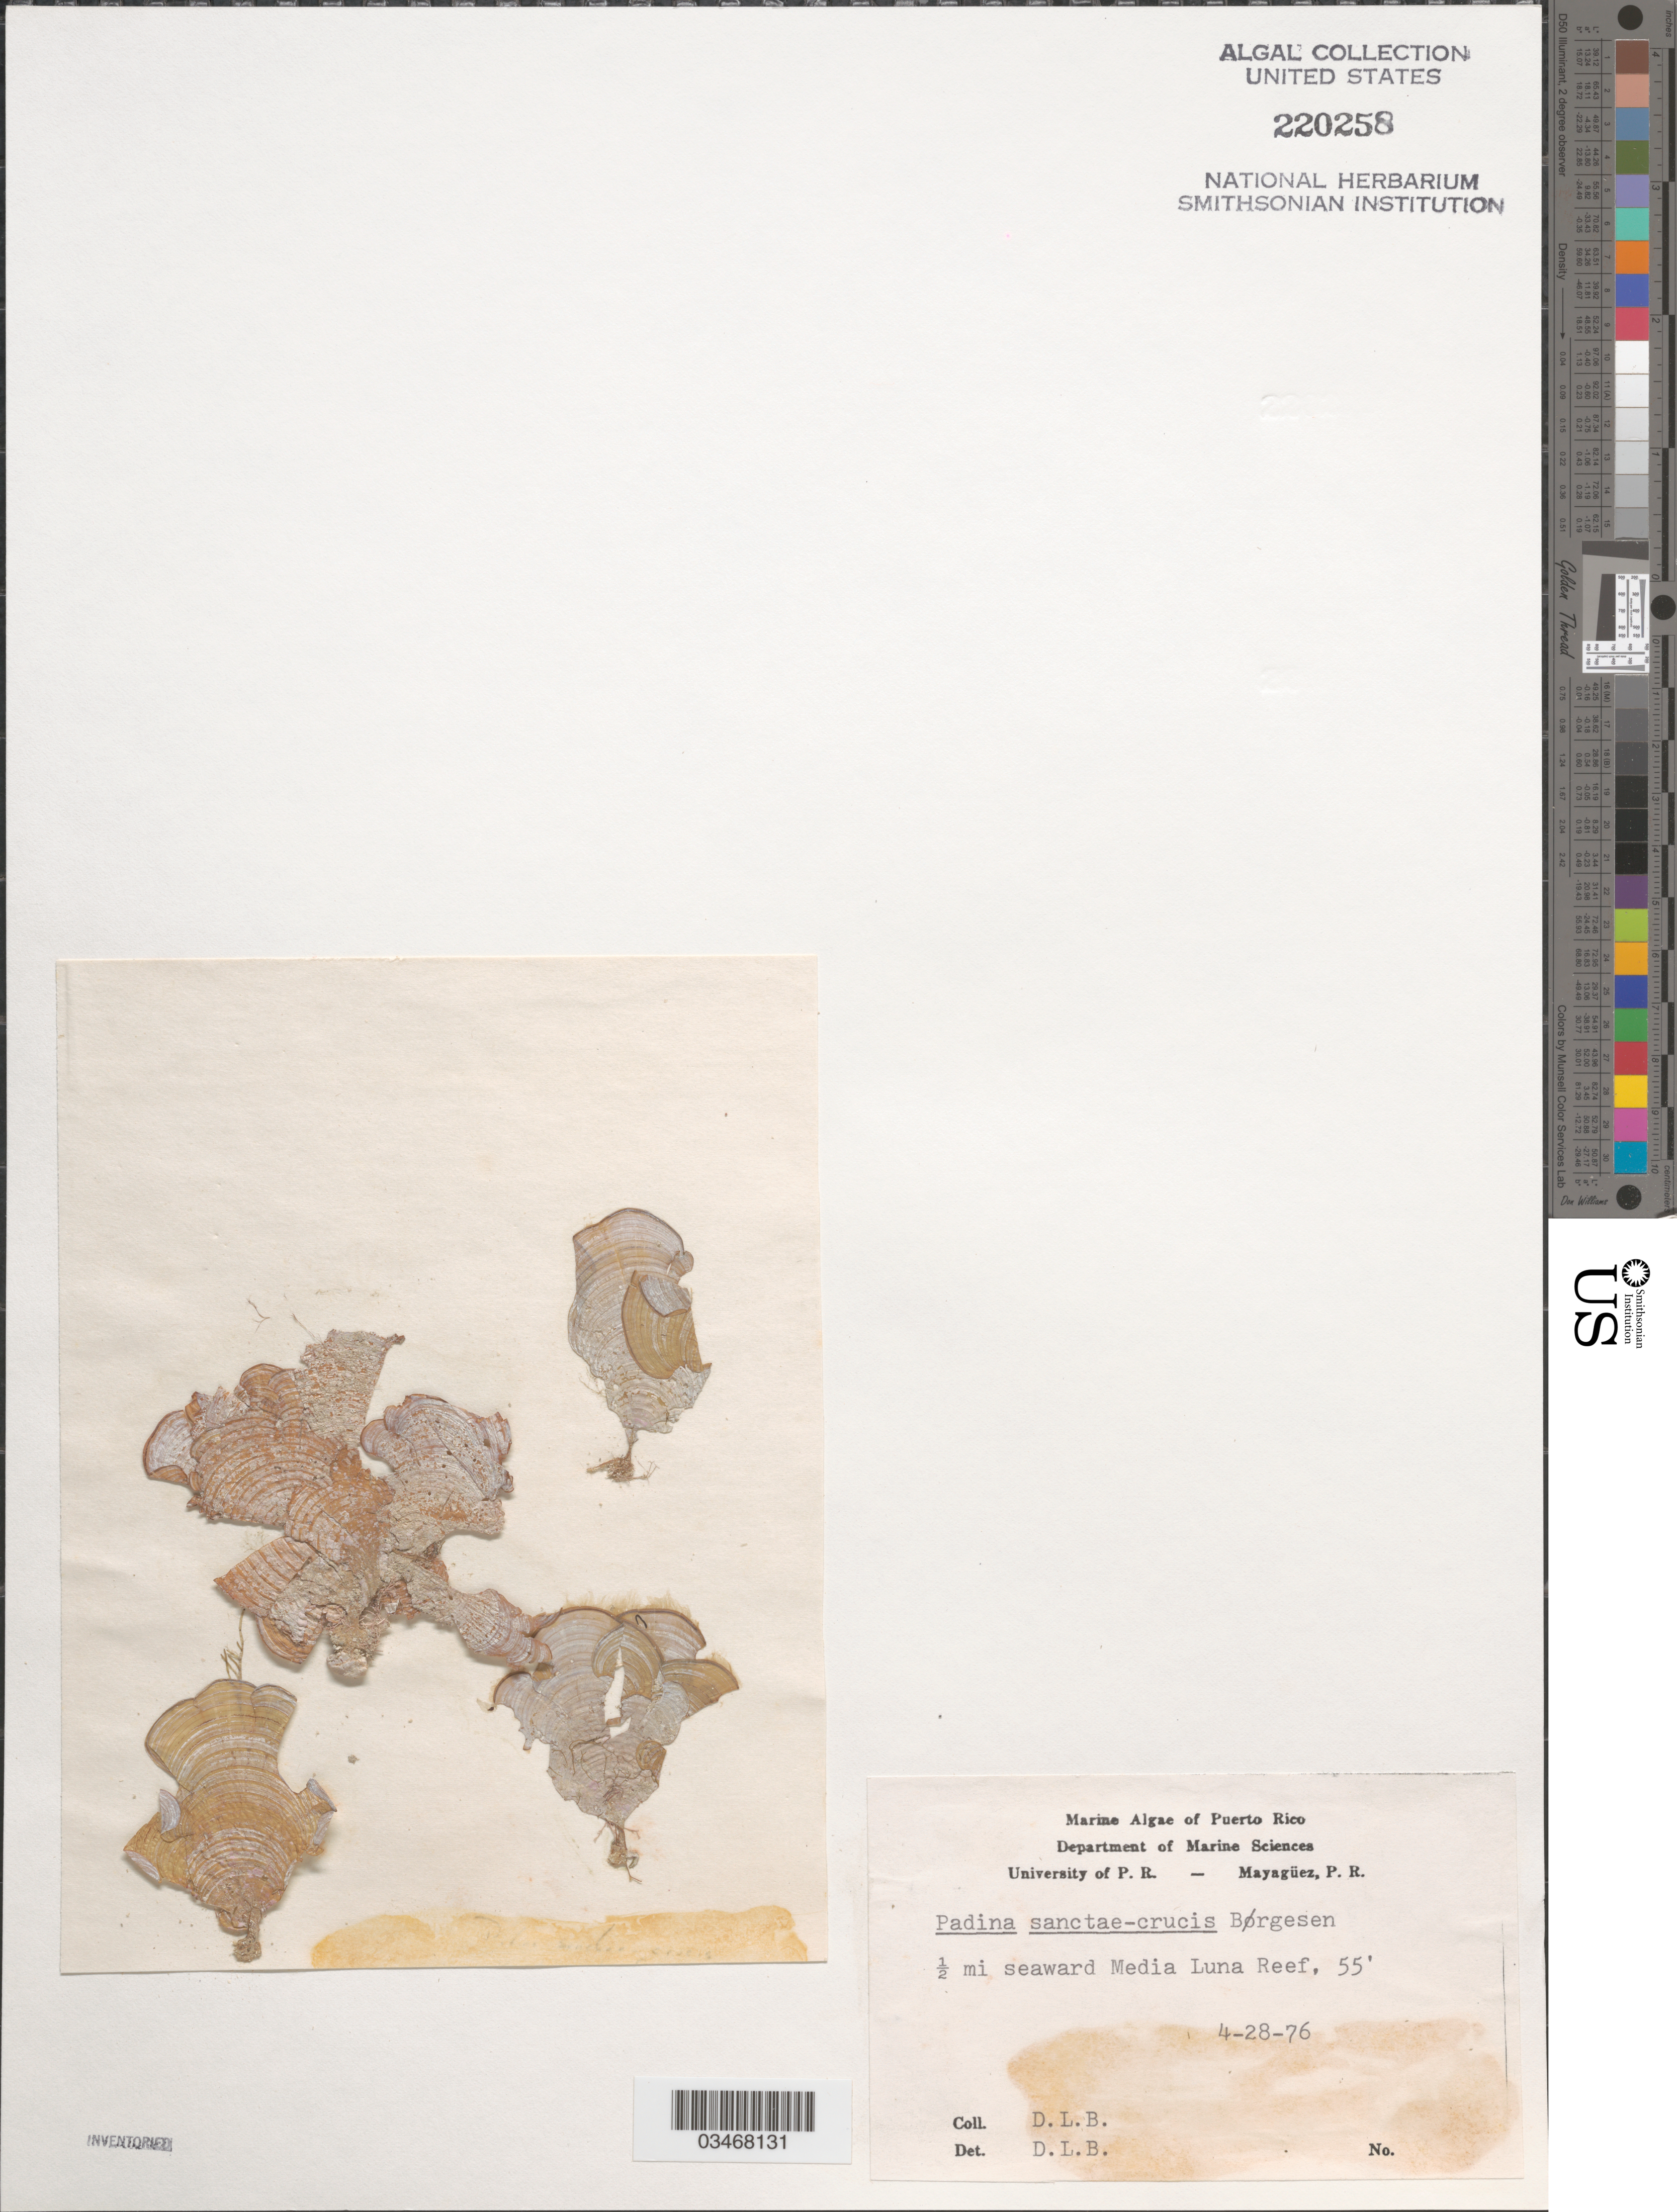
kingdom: Chromista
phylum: Ochrophyta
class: Phaeophyceae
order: Dictyotales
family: Dictyotaceae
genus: Padina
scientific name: Padina sanctae-crucis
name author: Børgesen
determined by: Ballantine, D. L.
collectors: D.L. Ballantine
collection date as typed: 28 Apr 1976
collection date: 1976-04-28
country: Puerto Rico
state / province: Lajas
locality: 1/2 mi seaward Media Luna Reef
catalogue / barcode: US 220258